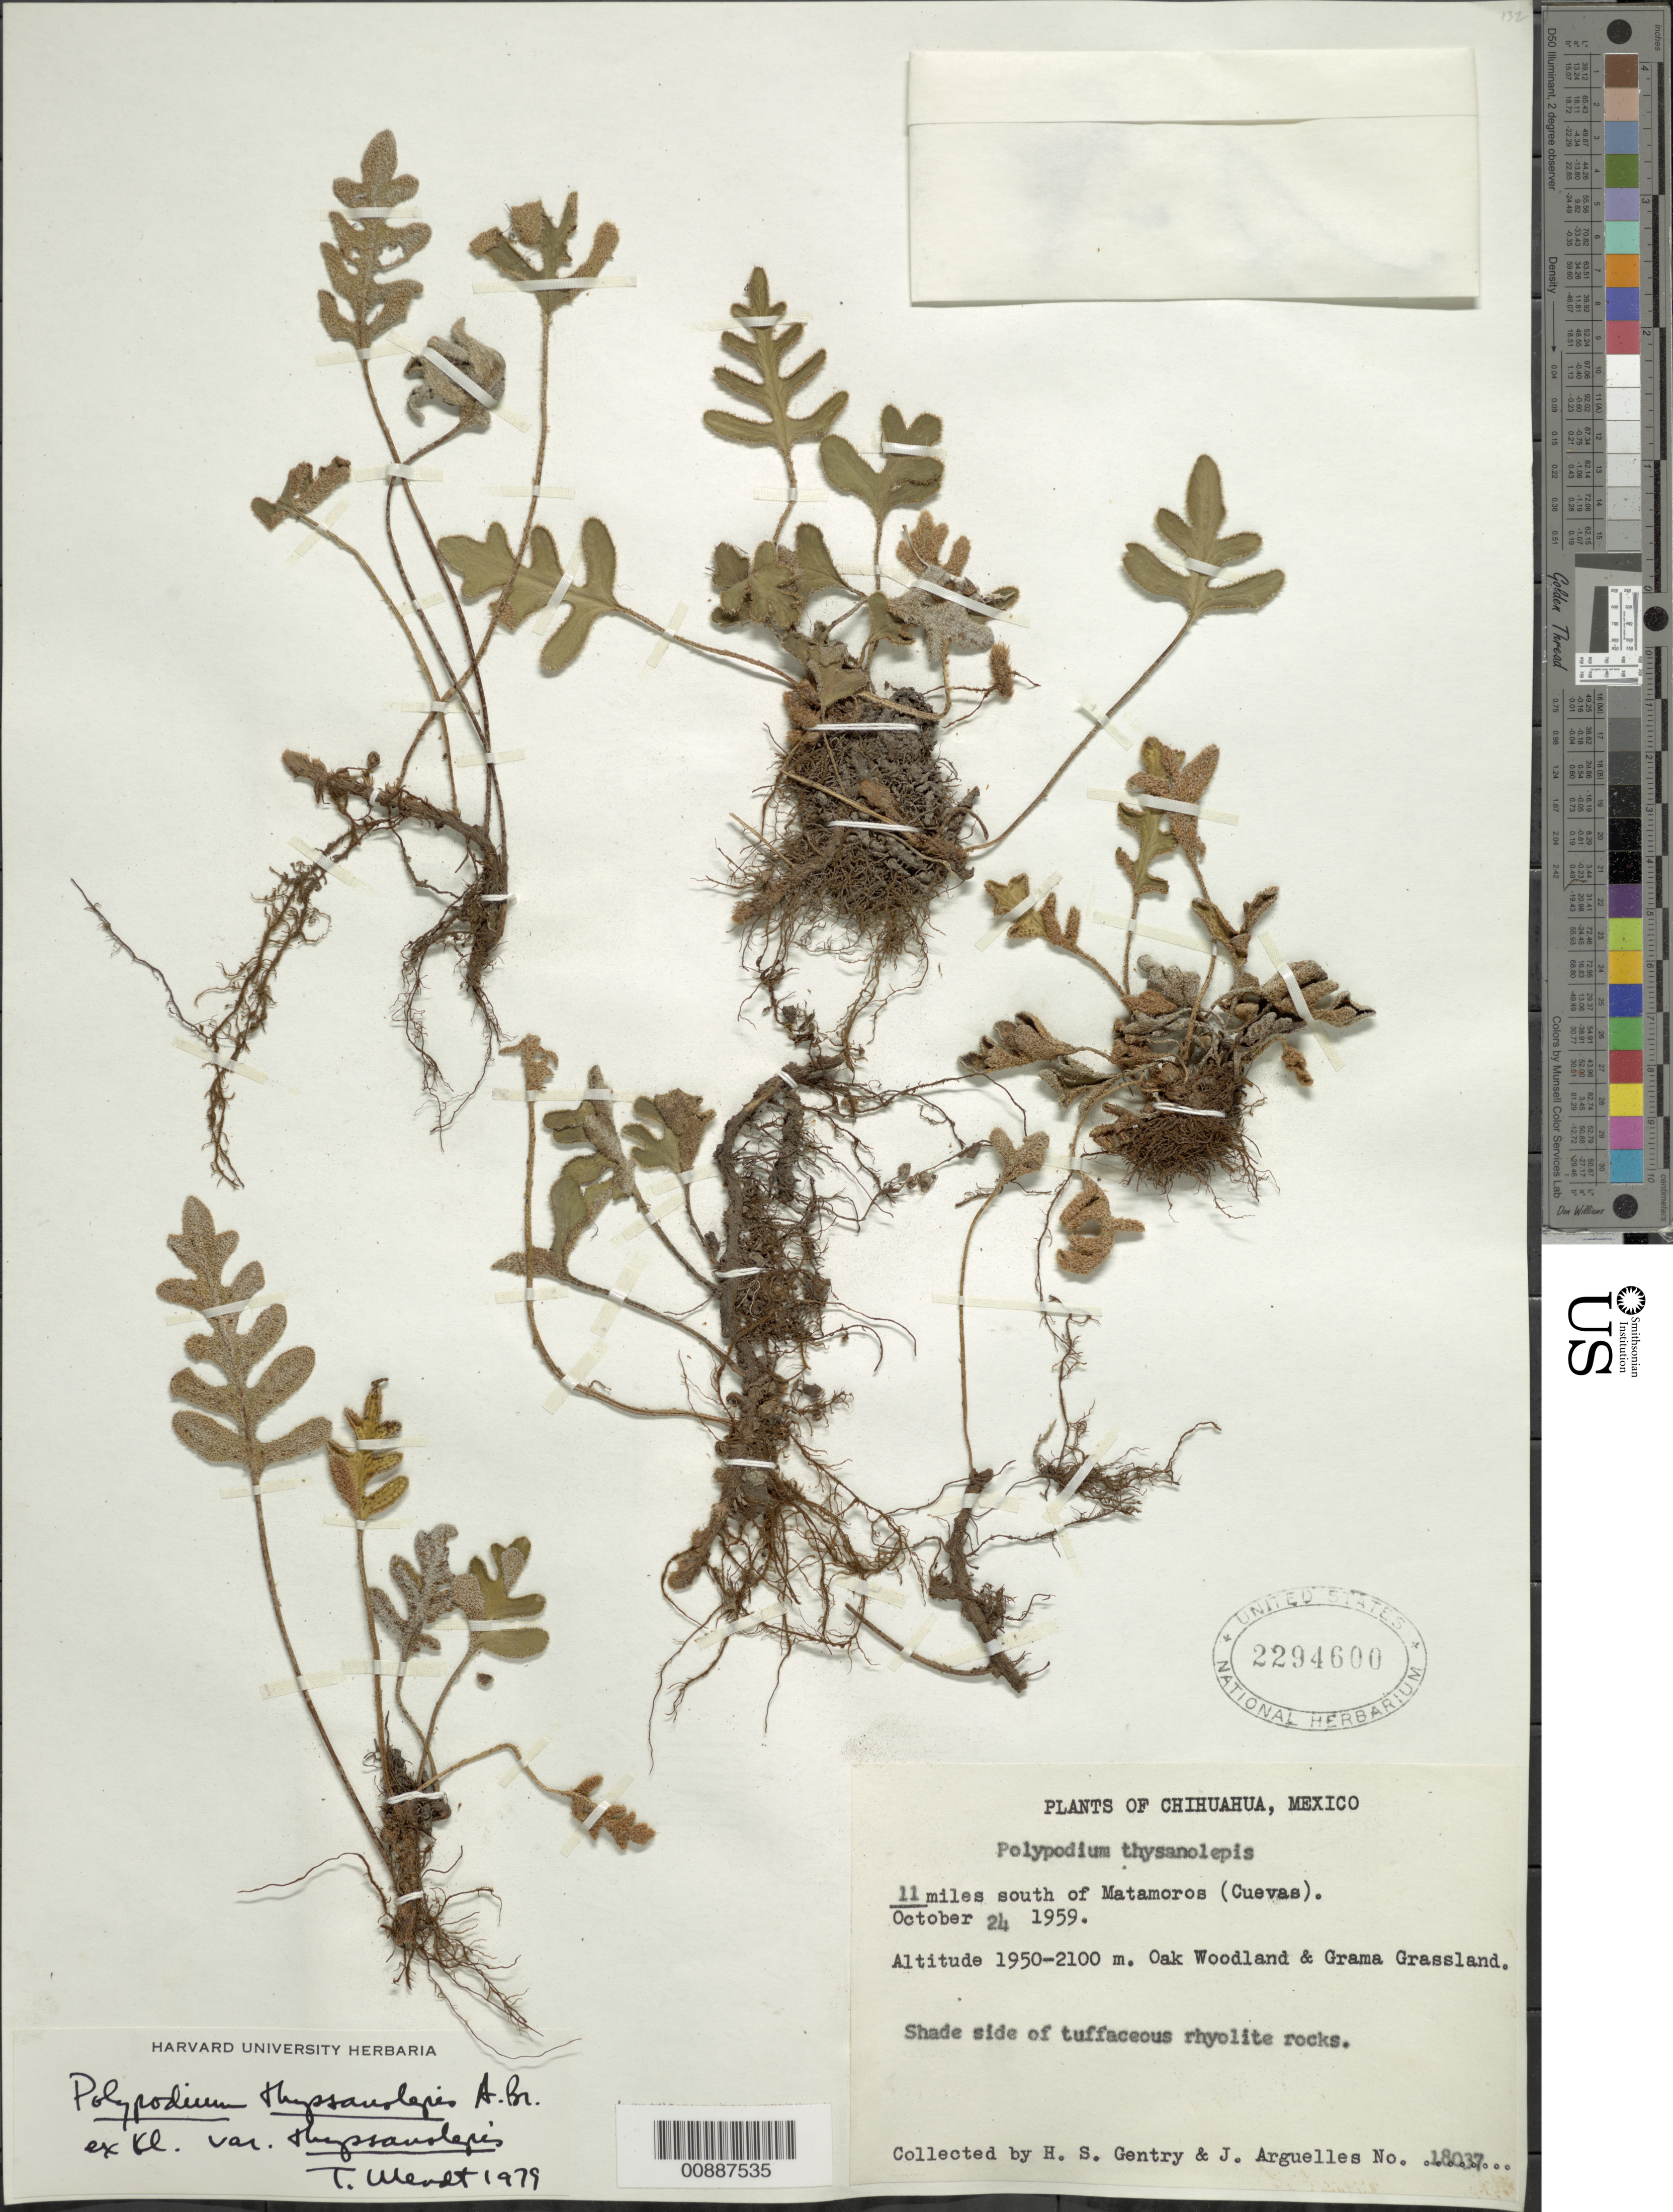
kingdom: Plantae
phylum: Tracheophyta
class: Polypodiopsida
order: Polypodiales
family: Polypodiaceae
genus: Pleopeltis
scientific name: Pleopeltis thyssanolepis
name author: (A. Braun ex Klotzsch) E.G. Andrews & Windham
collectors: H. S. Gentry & J. Arguelles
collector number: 18037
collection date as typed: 24 Oct 1959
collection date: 1959-10-24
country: Mexico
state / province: Chihuahua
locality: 11 miles south of Matamoros (Cuevas).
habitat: Oak Woodland & Grama Grassland. Shade side of tuffaceous rhyolite rocks.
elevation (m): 2100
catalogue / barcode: US 2294600